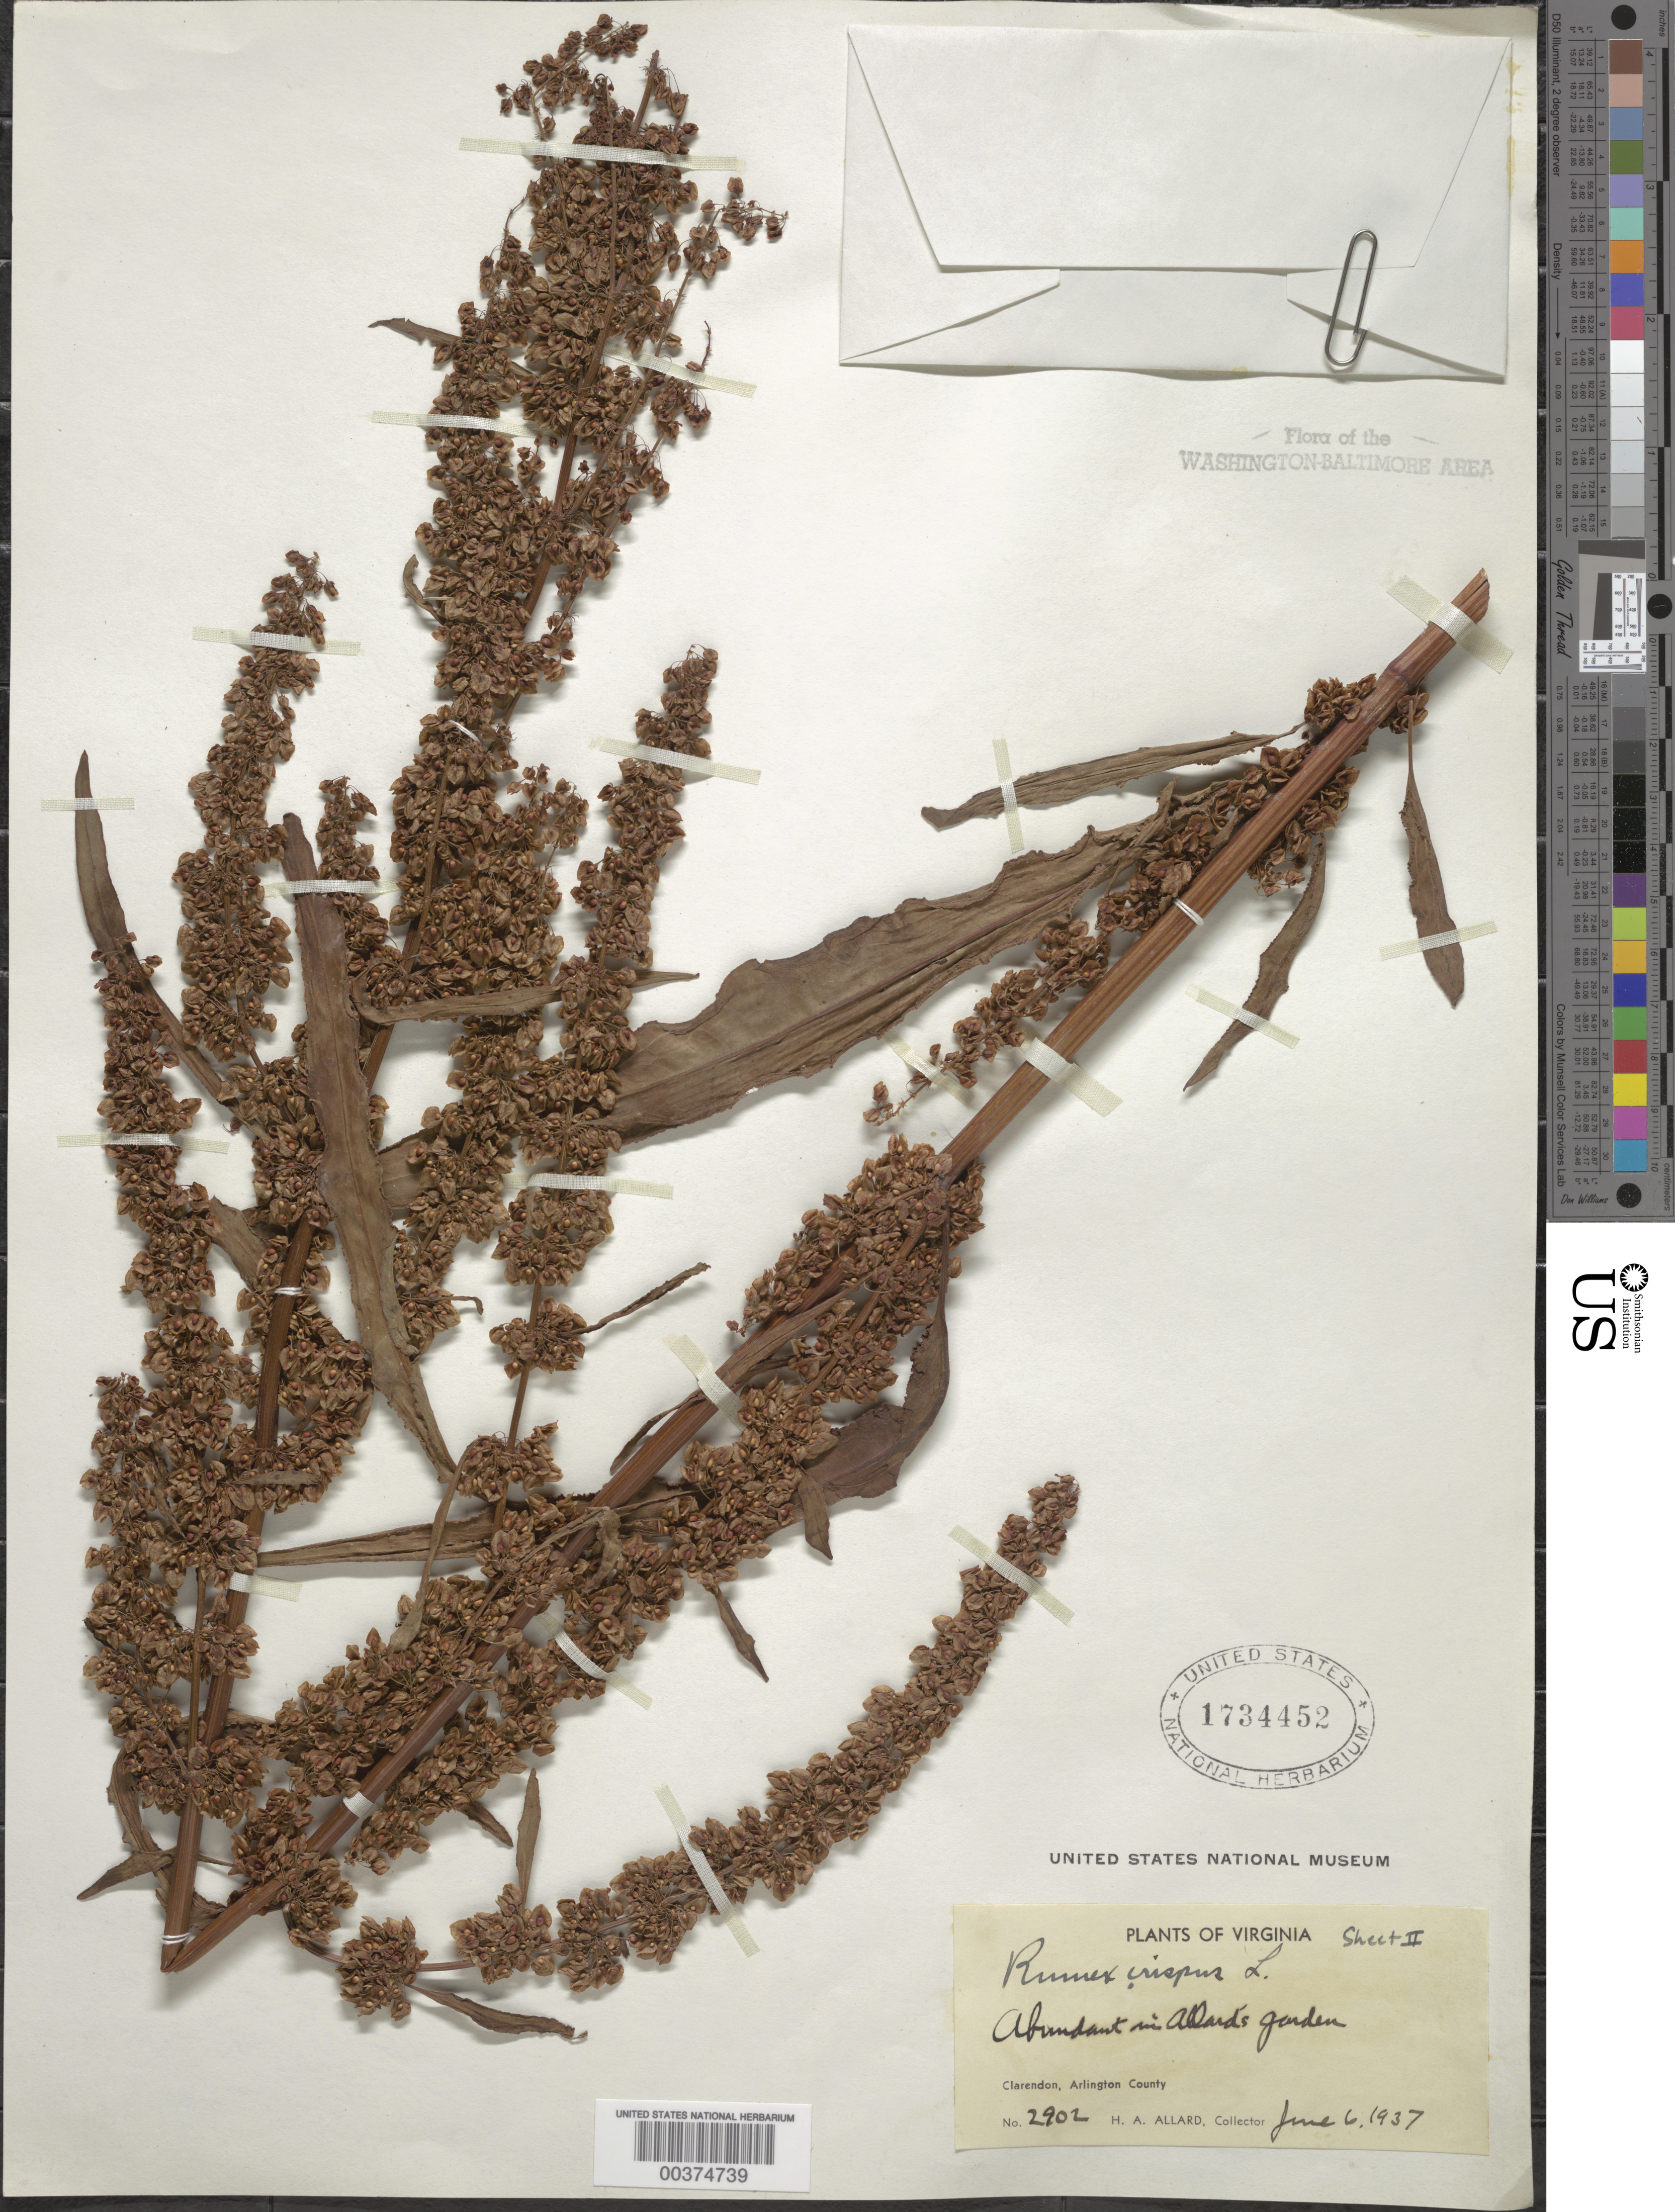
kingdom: Plantae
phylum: Tracheophyta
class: Magnoliopsida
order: Caryophyllales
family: Polygonaceae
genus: Rumex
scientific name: Rumex crispus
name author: L.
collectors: H. A. Allard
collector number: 2902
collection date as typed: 06 Jun 1937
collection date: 1937-06-06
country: United States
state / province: Virginia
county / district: Arlington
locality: Clarendon, Allards Garden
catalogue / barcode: US 1734452